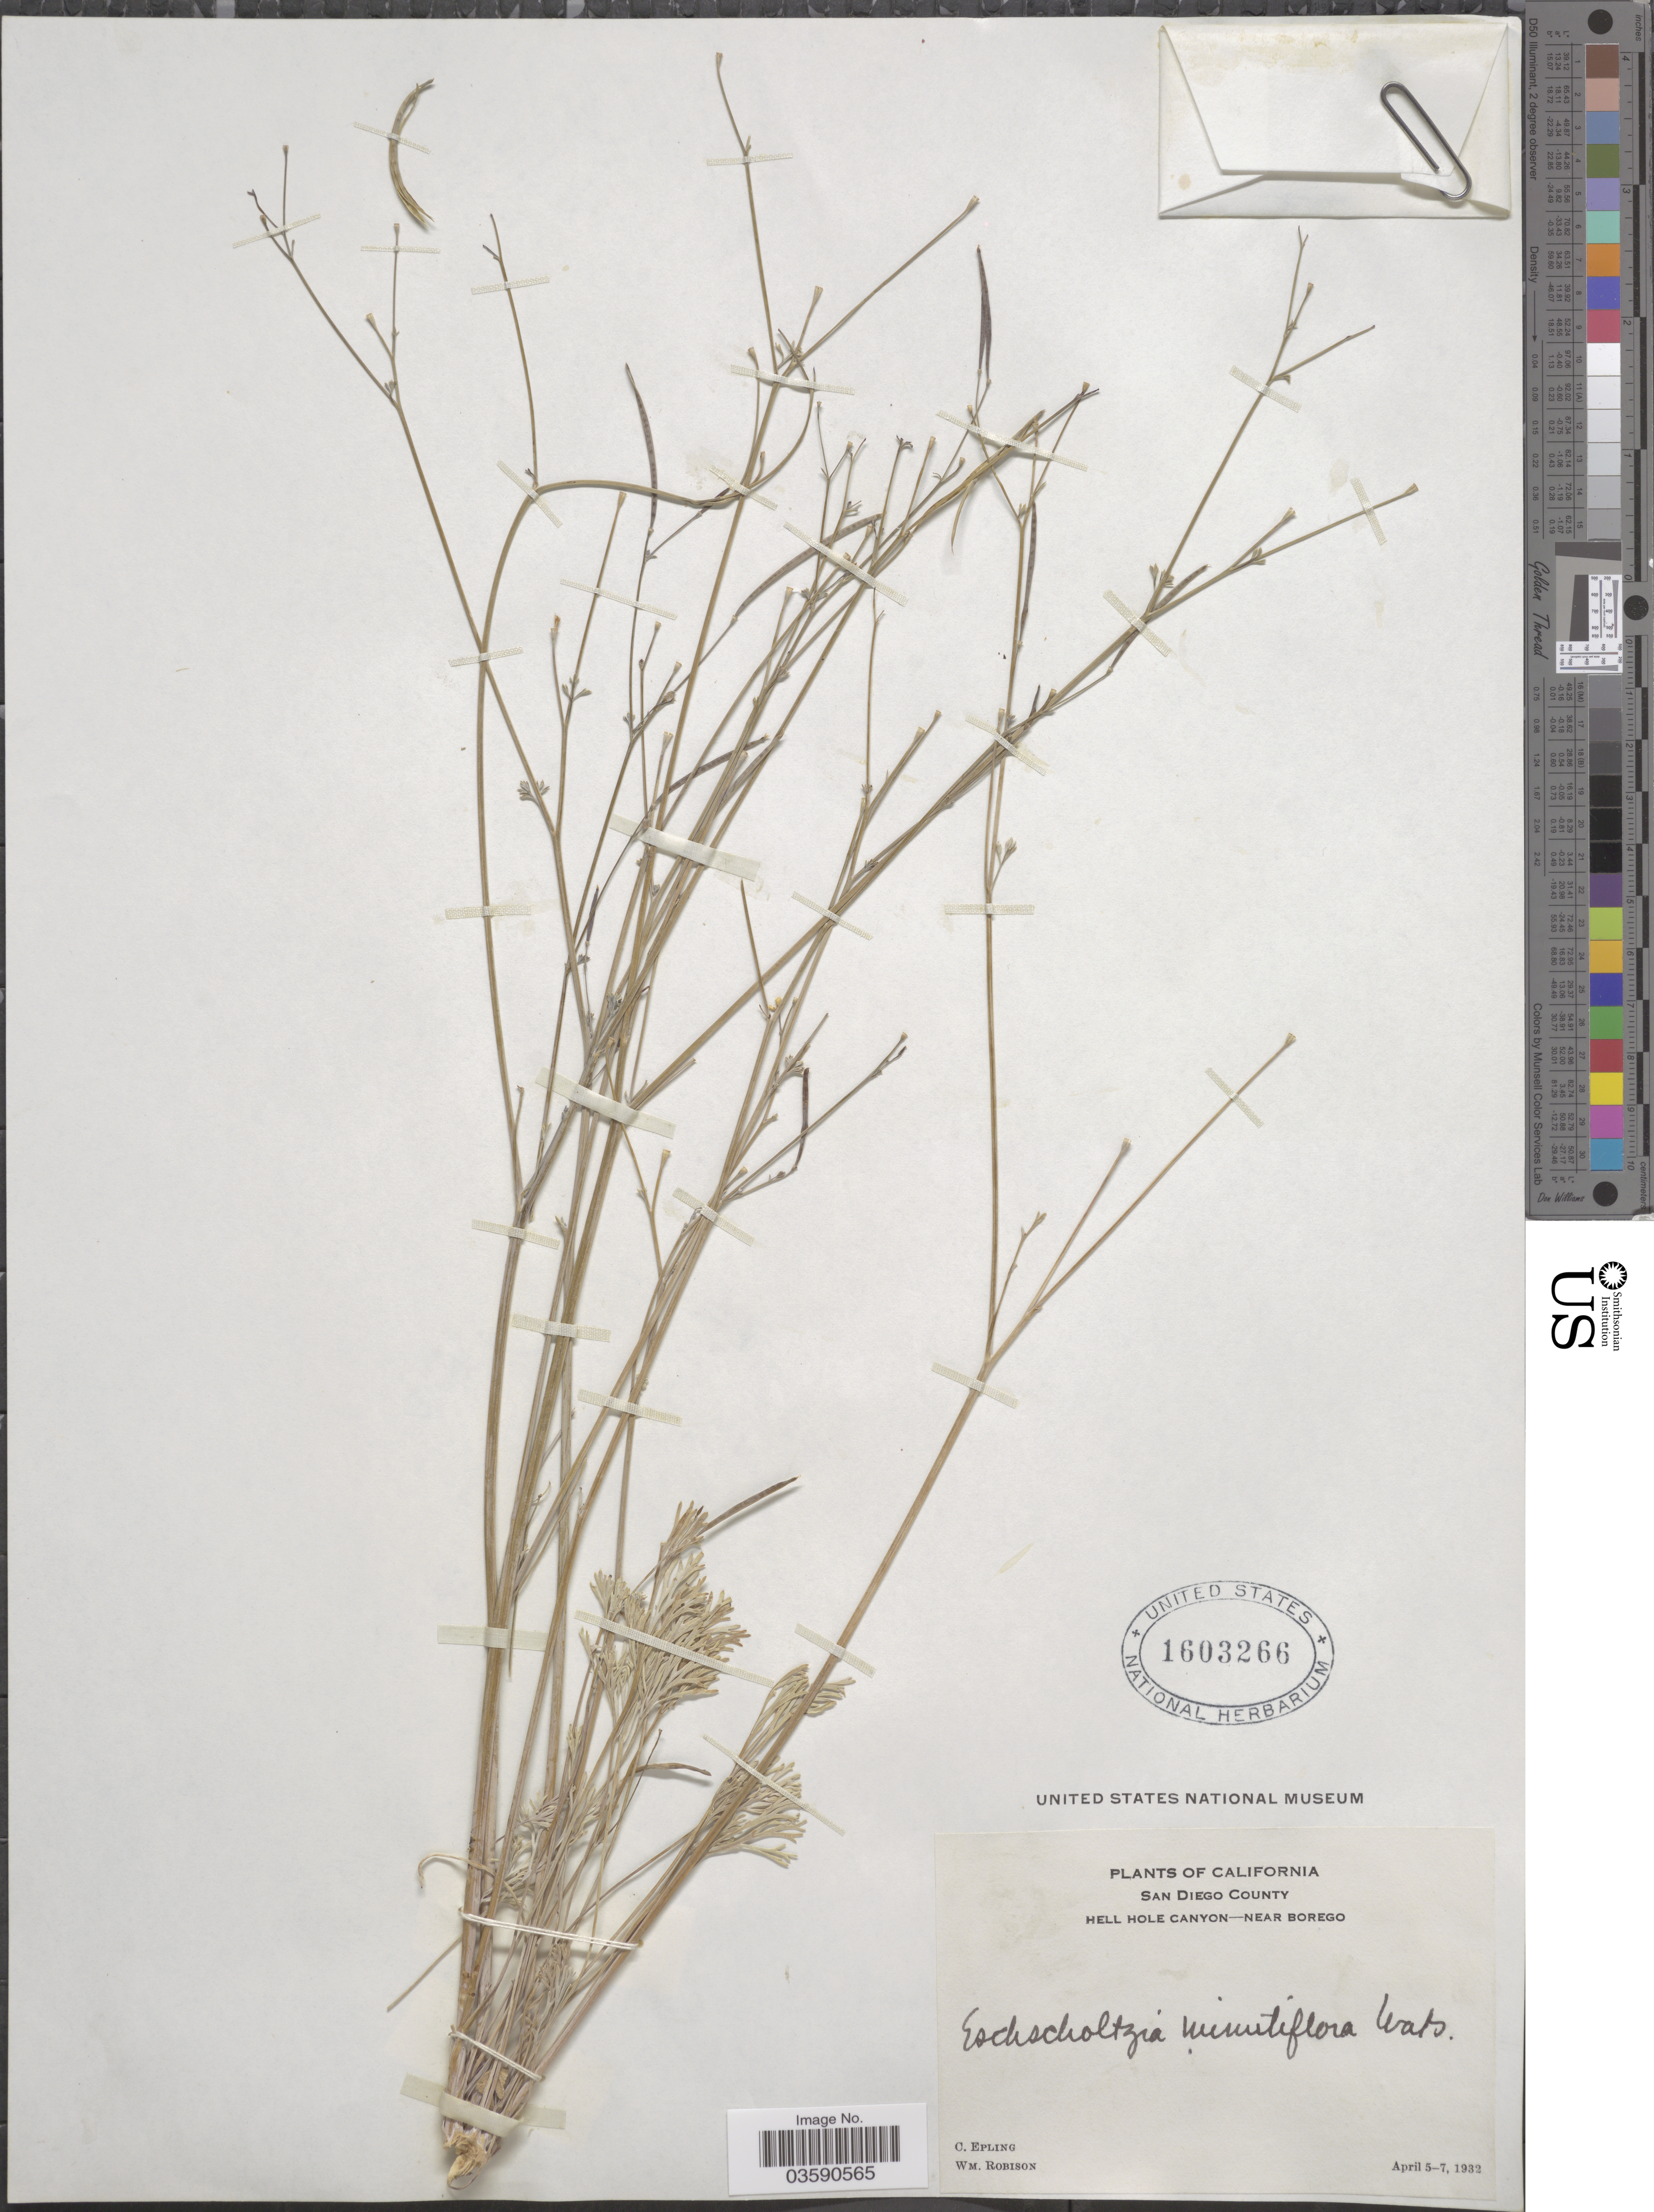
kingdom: Plantae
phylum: Tracheophyta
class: Magnoliopsida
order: Ranunculales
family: Papaveraceae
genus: Eschscholzia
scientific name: Eschscholzia minutiflora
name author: S. Watson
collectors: C. C. Epling & W. Robison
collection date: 1932-04-05/1932-04-07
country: United States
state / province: California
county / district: San Diego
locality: San Diego County. Hell Hole Canyon - Near Borego.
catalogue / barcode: US 1603266